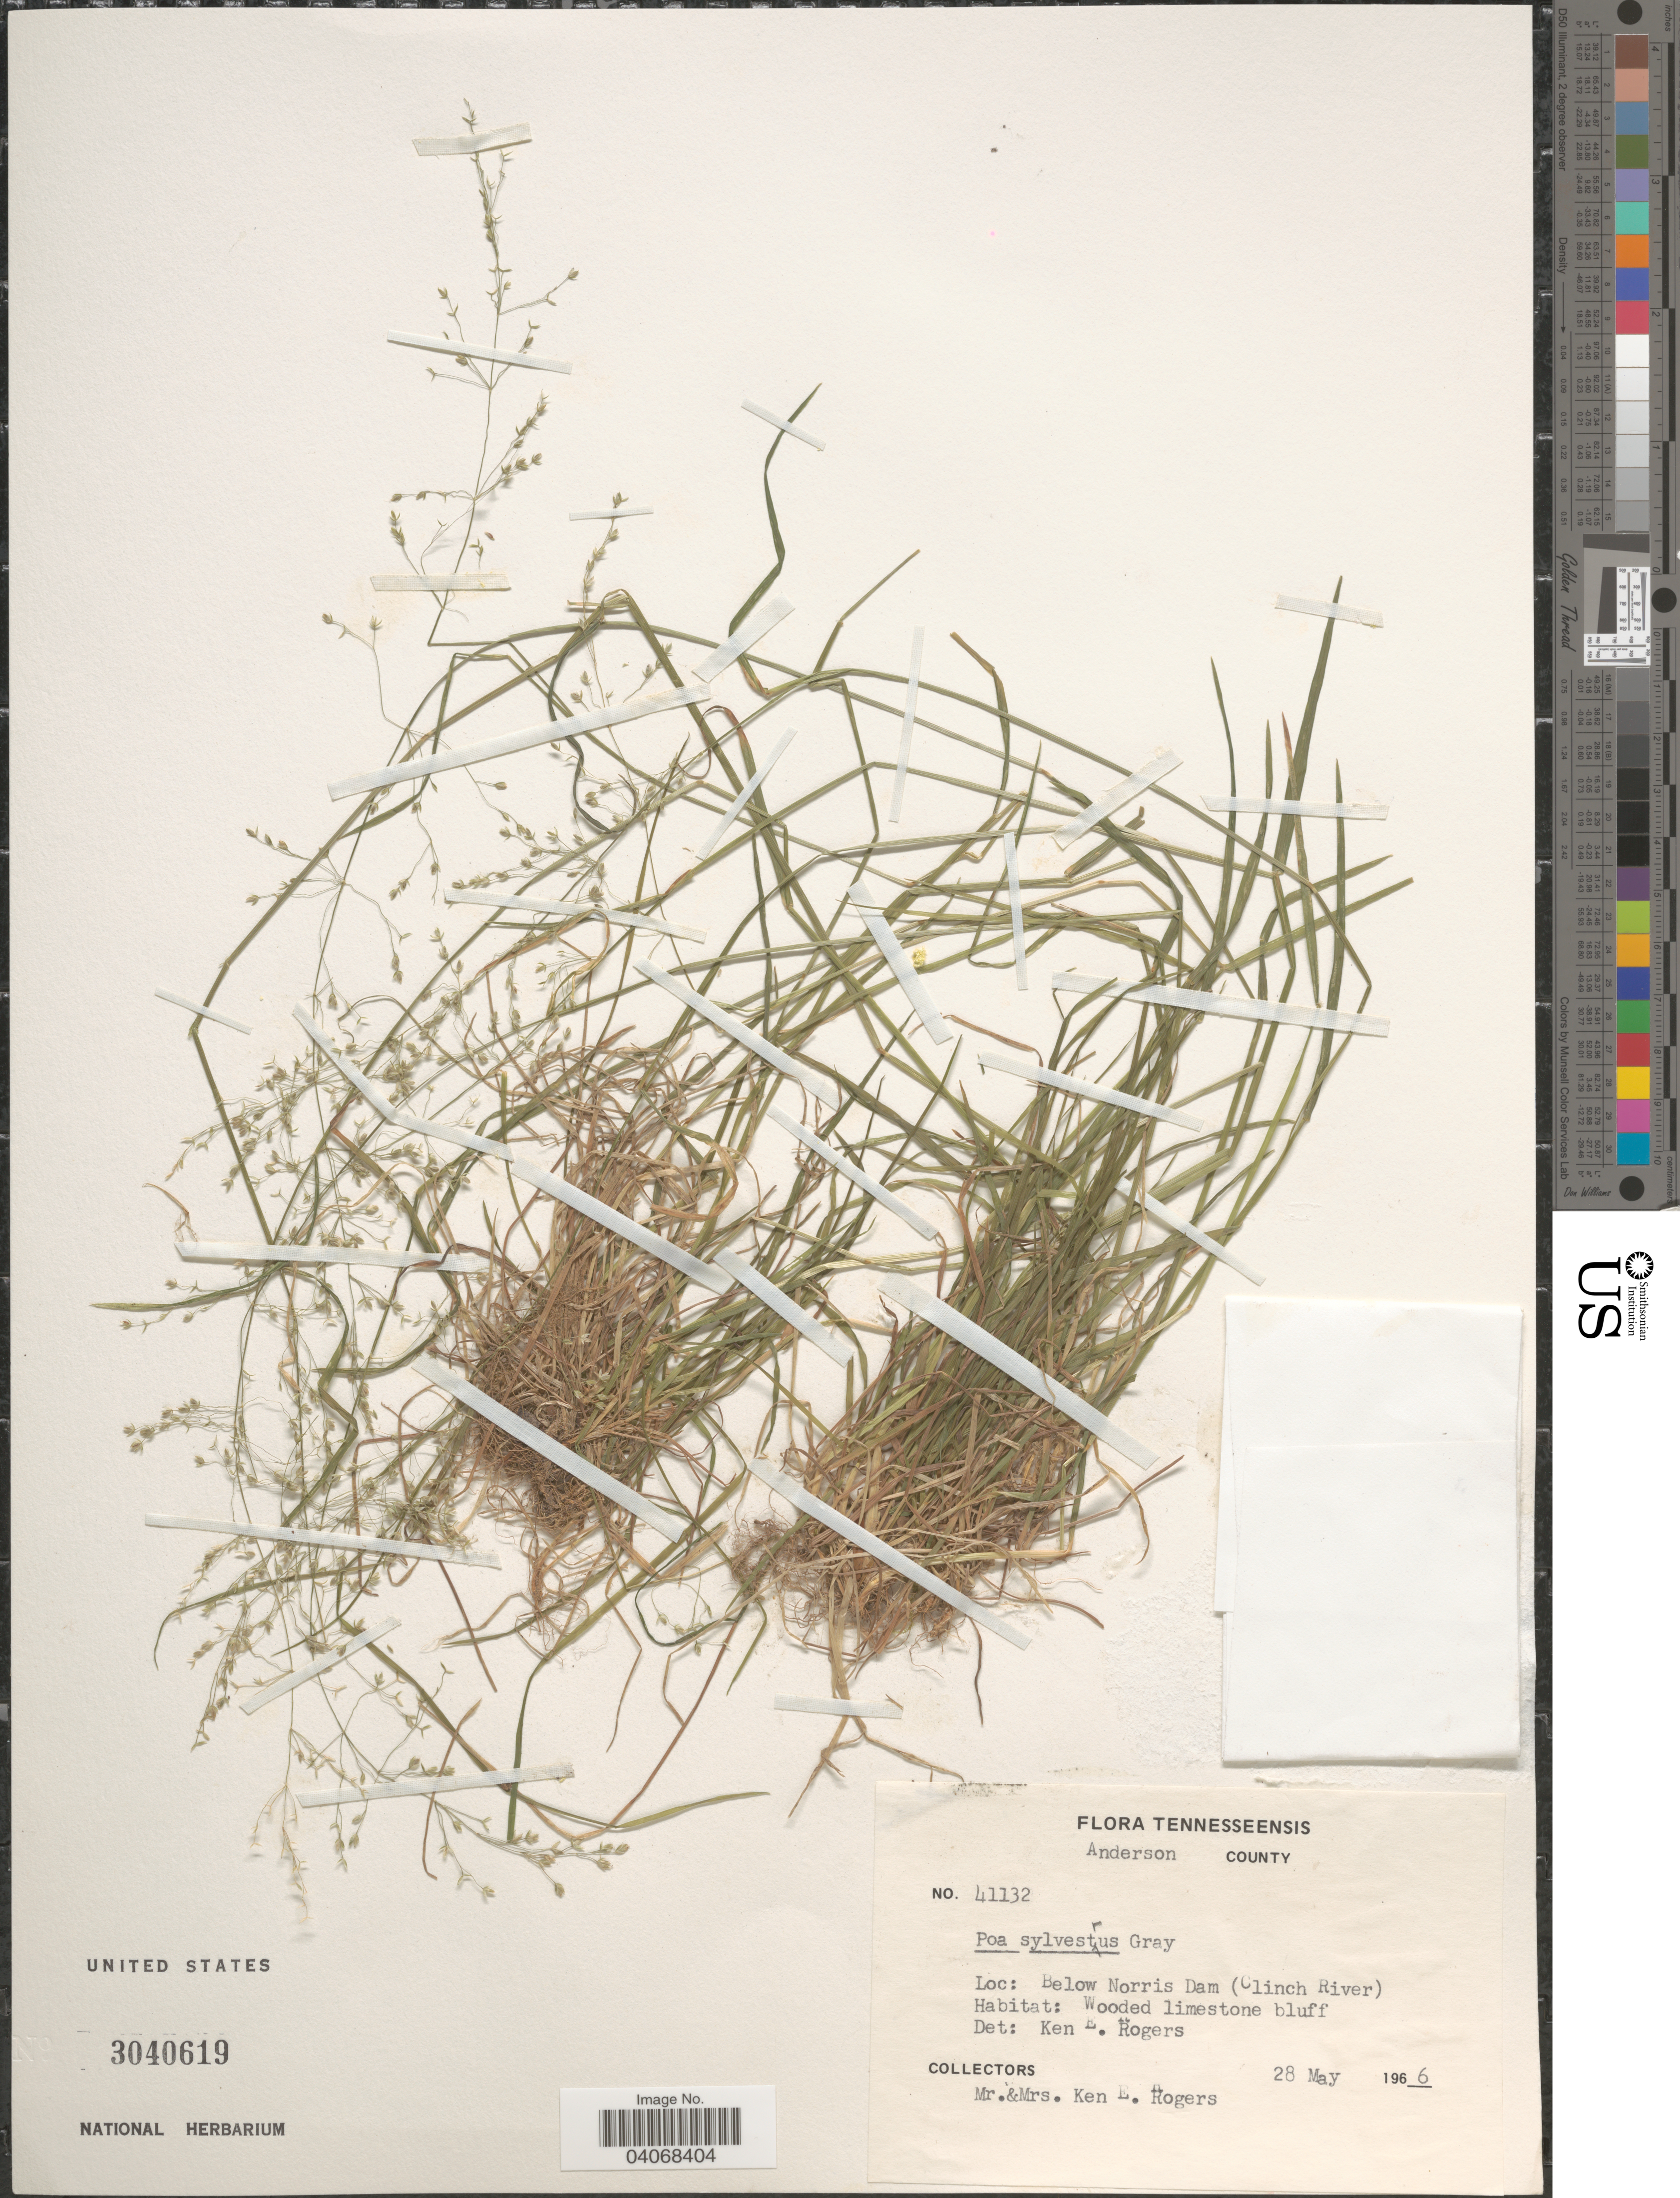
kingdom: Plantae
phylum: Tracheophyta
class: Liliopsida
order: Poales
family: Poaceae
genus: Poa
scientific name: Poa sylvestris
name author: A. Gray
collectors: K. Rogers & K. Rogers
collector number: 41132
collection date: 1966-05-28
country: United States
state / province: Tennessee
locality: Anderson County. Below Norris Dam (Clinch River)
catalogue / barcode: US 3040619